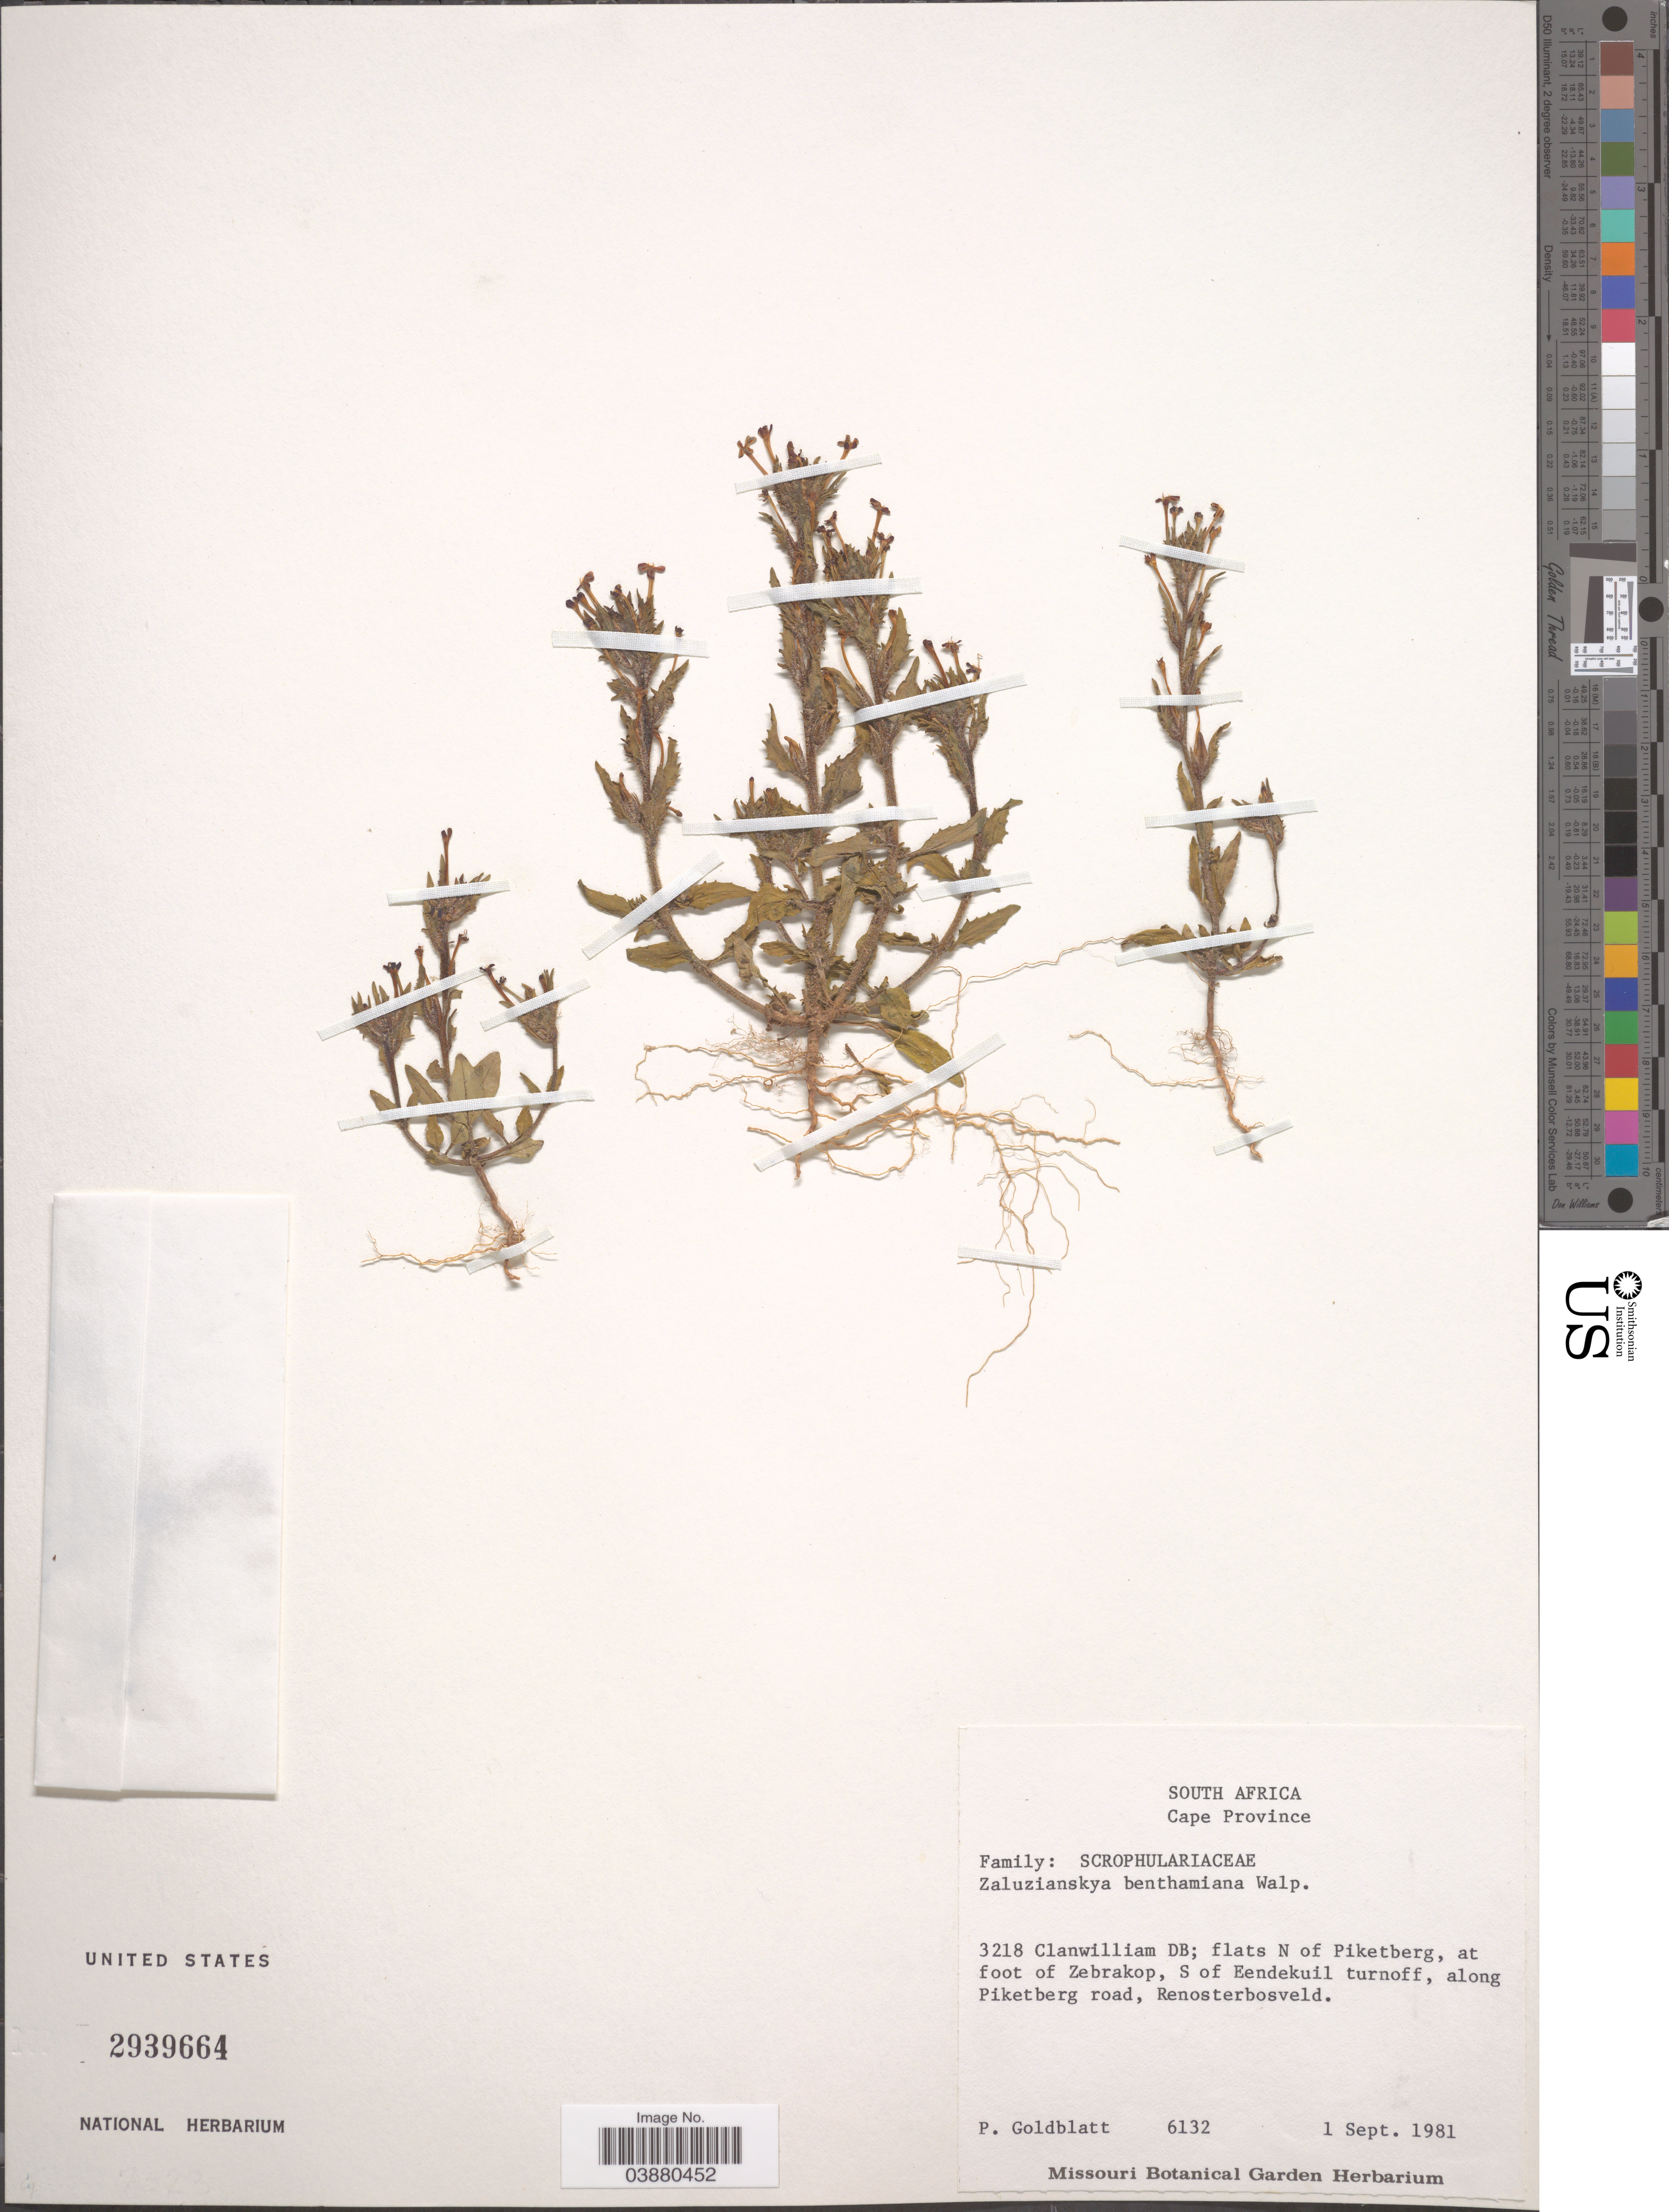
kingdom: Plantae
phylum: Tracheophyta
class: Magnoliopsida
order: Lamiales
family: Scrophulariaceae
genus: Zaluzianskya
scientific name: Zaluzianskya benthamiana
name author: Walp.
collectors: P. Goldblatt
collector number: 6132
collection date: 1981-09-01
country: South Africa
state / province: Western Cape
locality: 3218 Clanwilliam DB; flats N of Piketberg, at foot of Zebrakop, S of Eendekuil turnoff, along Piketberg road, Renosterbosveld.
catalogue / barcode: US 2939664